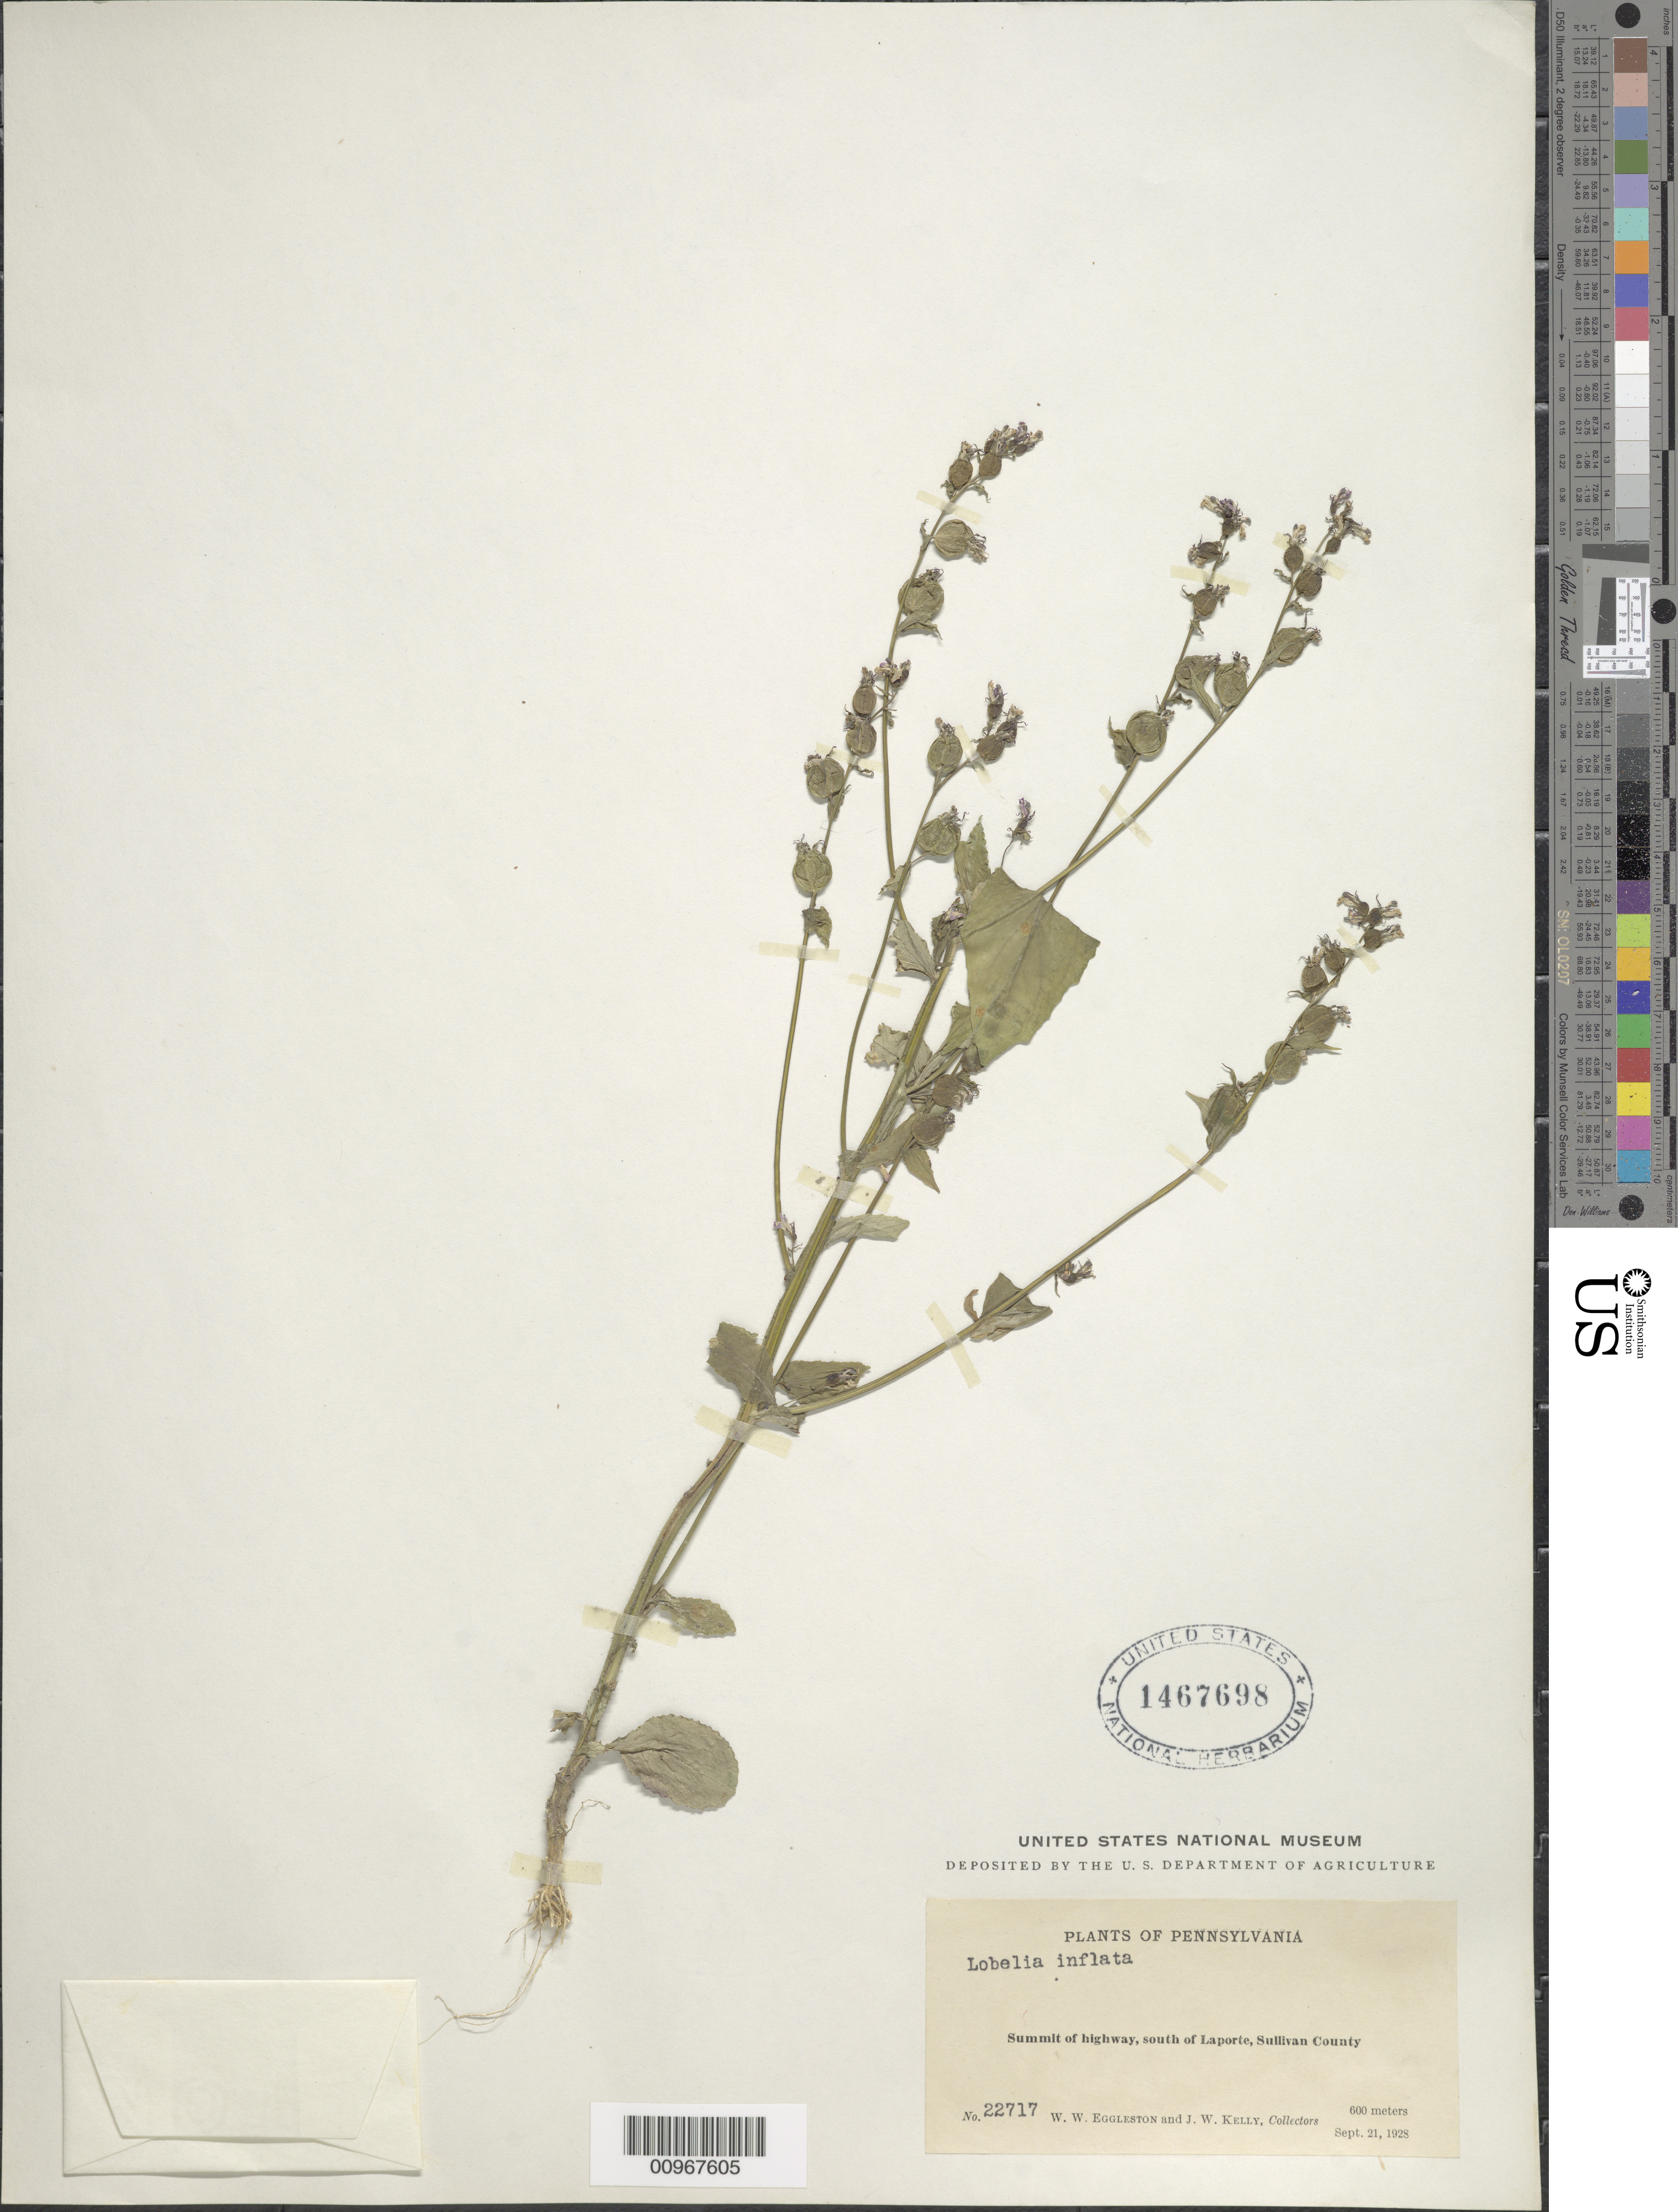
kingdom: Plantae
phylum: Tracheophyta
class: Magnoliopsida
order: Asterales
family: Campanulaceae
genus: Lobelia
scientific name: Lobelia inflata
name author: L.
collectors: W. W. Eggleston & J. Kelly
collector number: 22717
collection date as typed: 21 Sep 1928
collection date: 1928-09-21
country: United States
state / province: Pennsylvania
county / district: Sullivan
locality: South of Laport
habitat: summit of highway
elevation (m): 600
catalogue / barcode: US 1467698